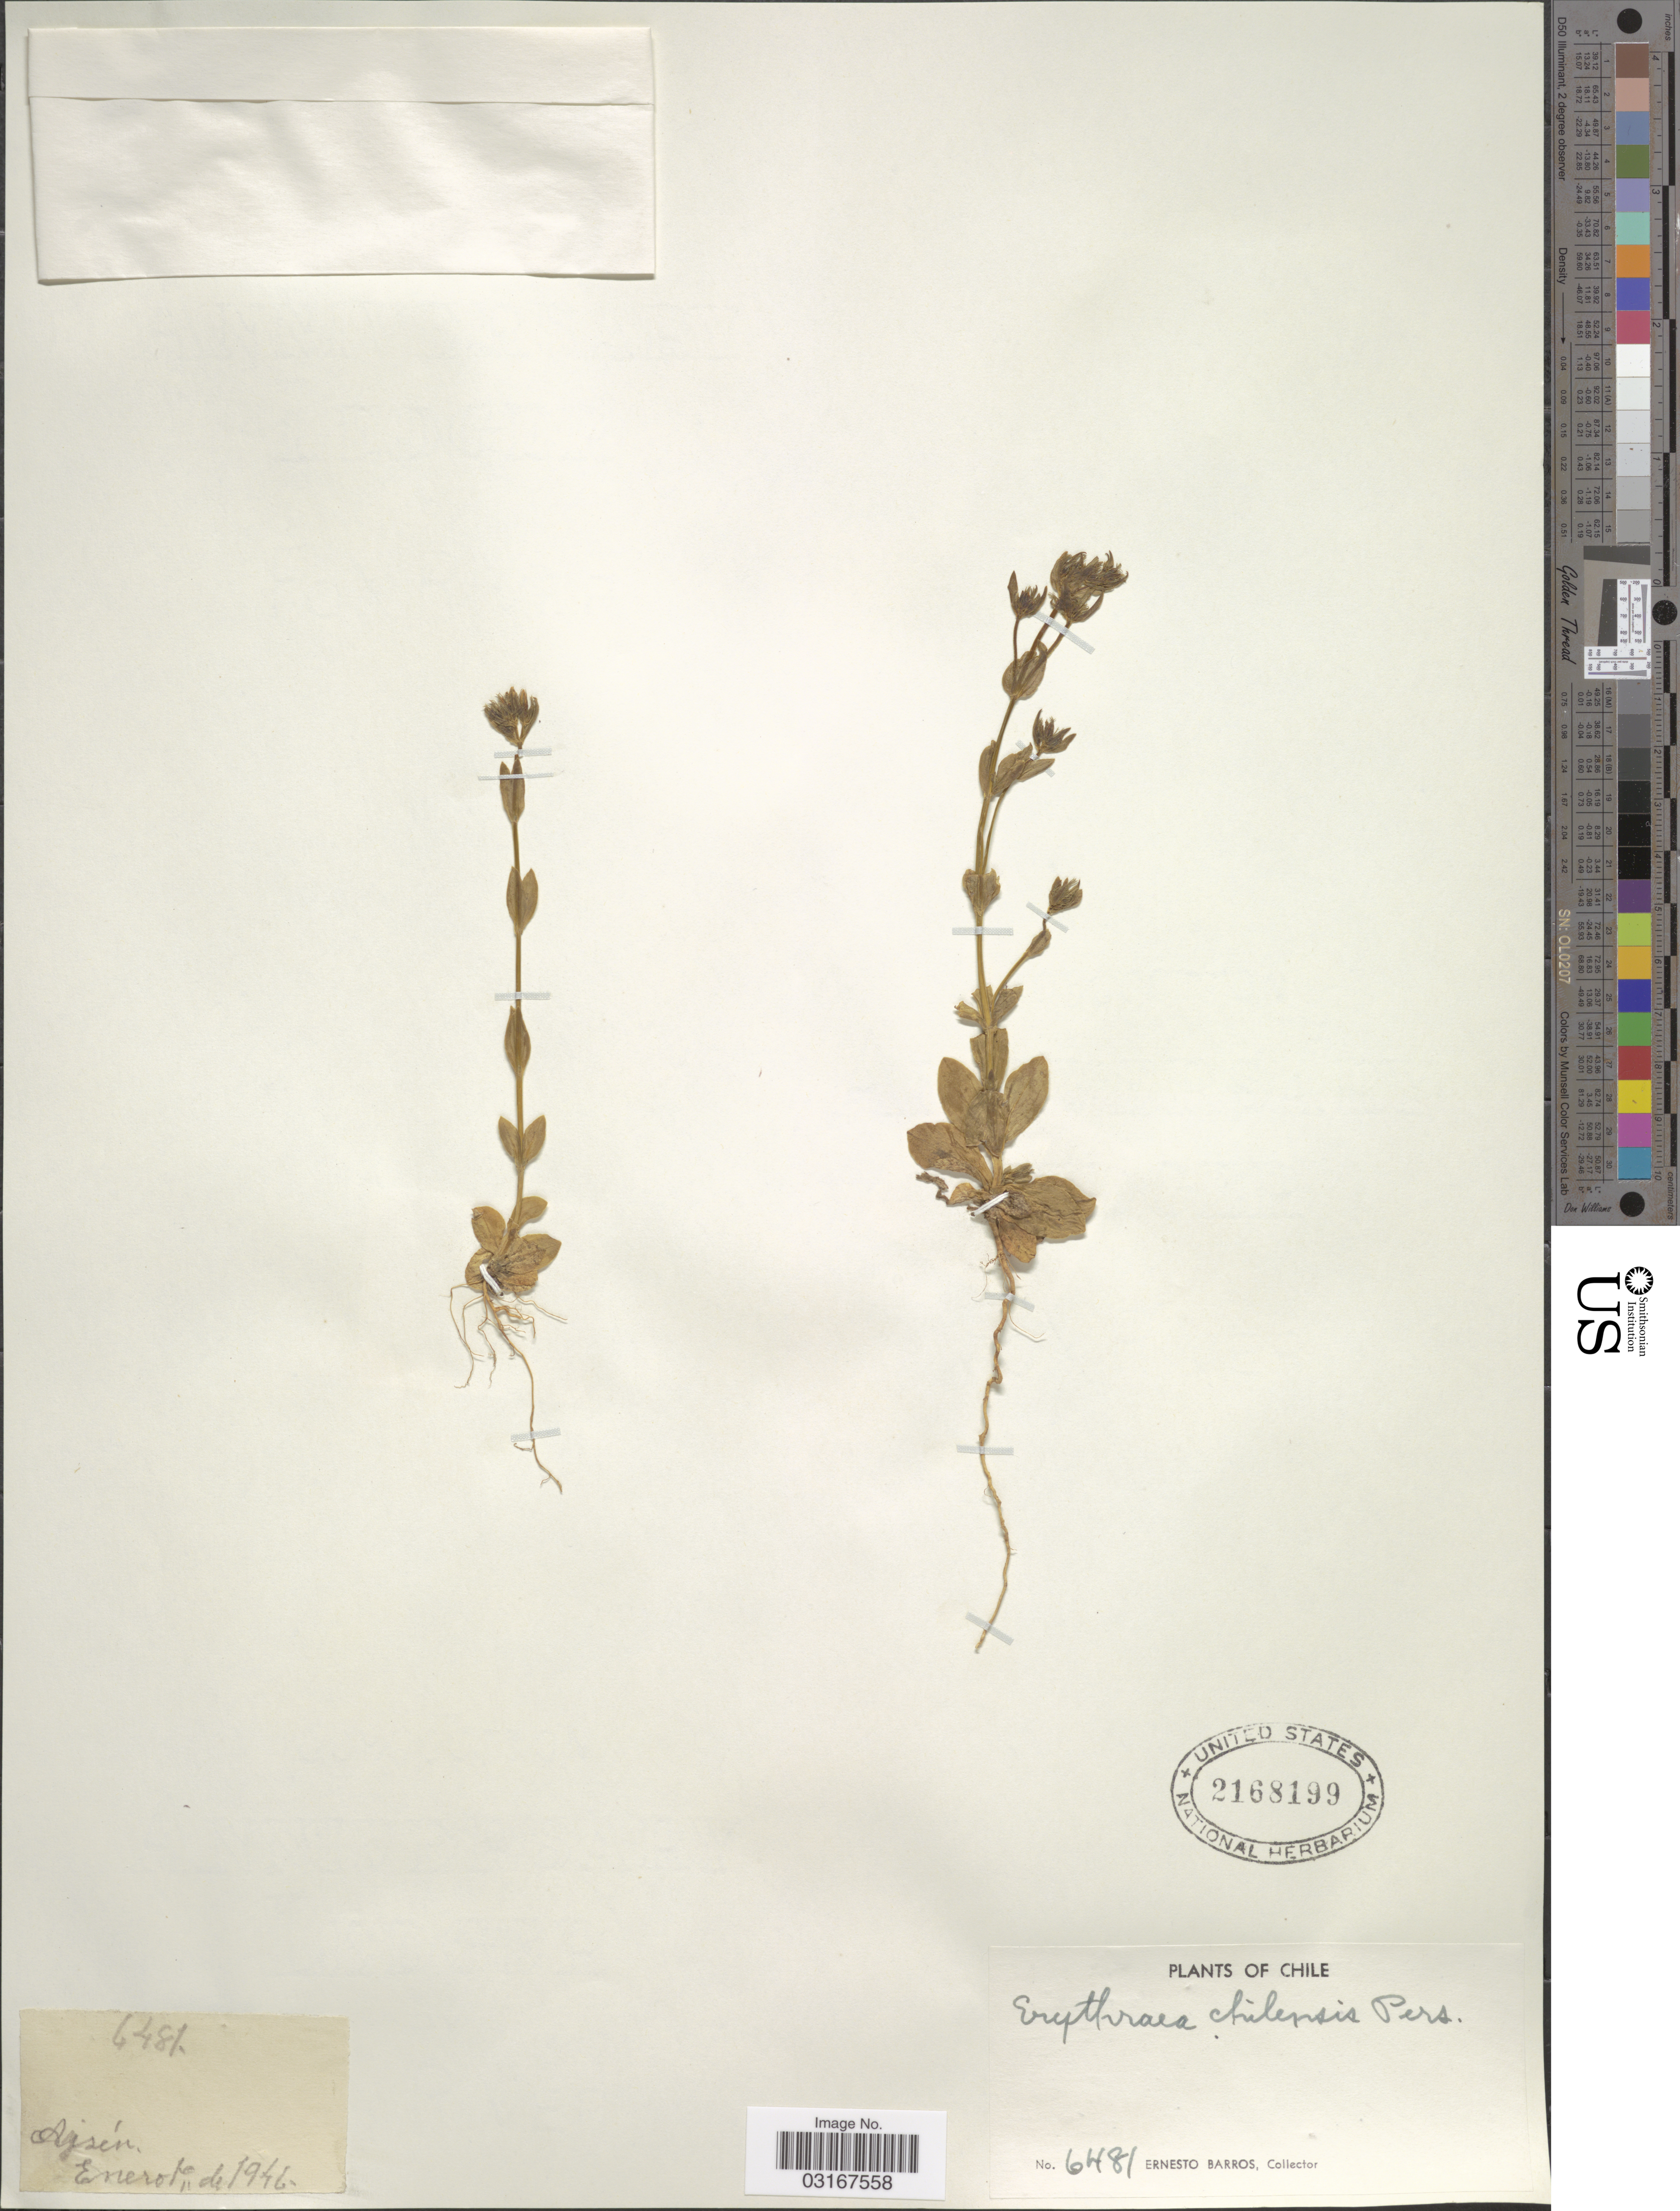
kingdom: Plantae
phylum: Tracheophyta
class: Magnoliopsida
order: Gentianales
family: Gentianaceae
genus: Centaurium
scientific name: Centaurium chilensis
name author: (Pers.) Druce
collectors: E. Barros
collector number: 6481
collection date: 1946-01-01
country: Chile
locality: Aysén.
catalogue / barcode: US 2168199